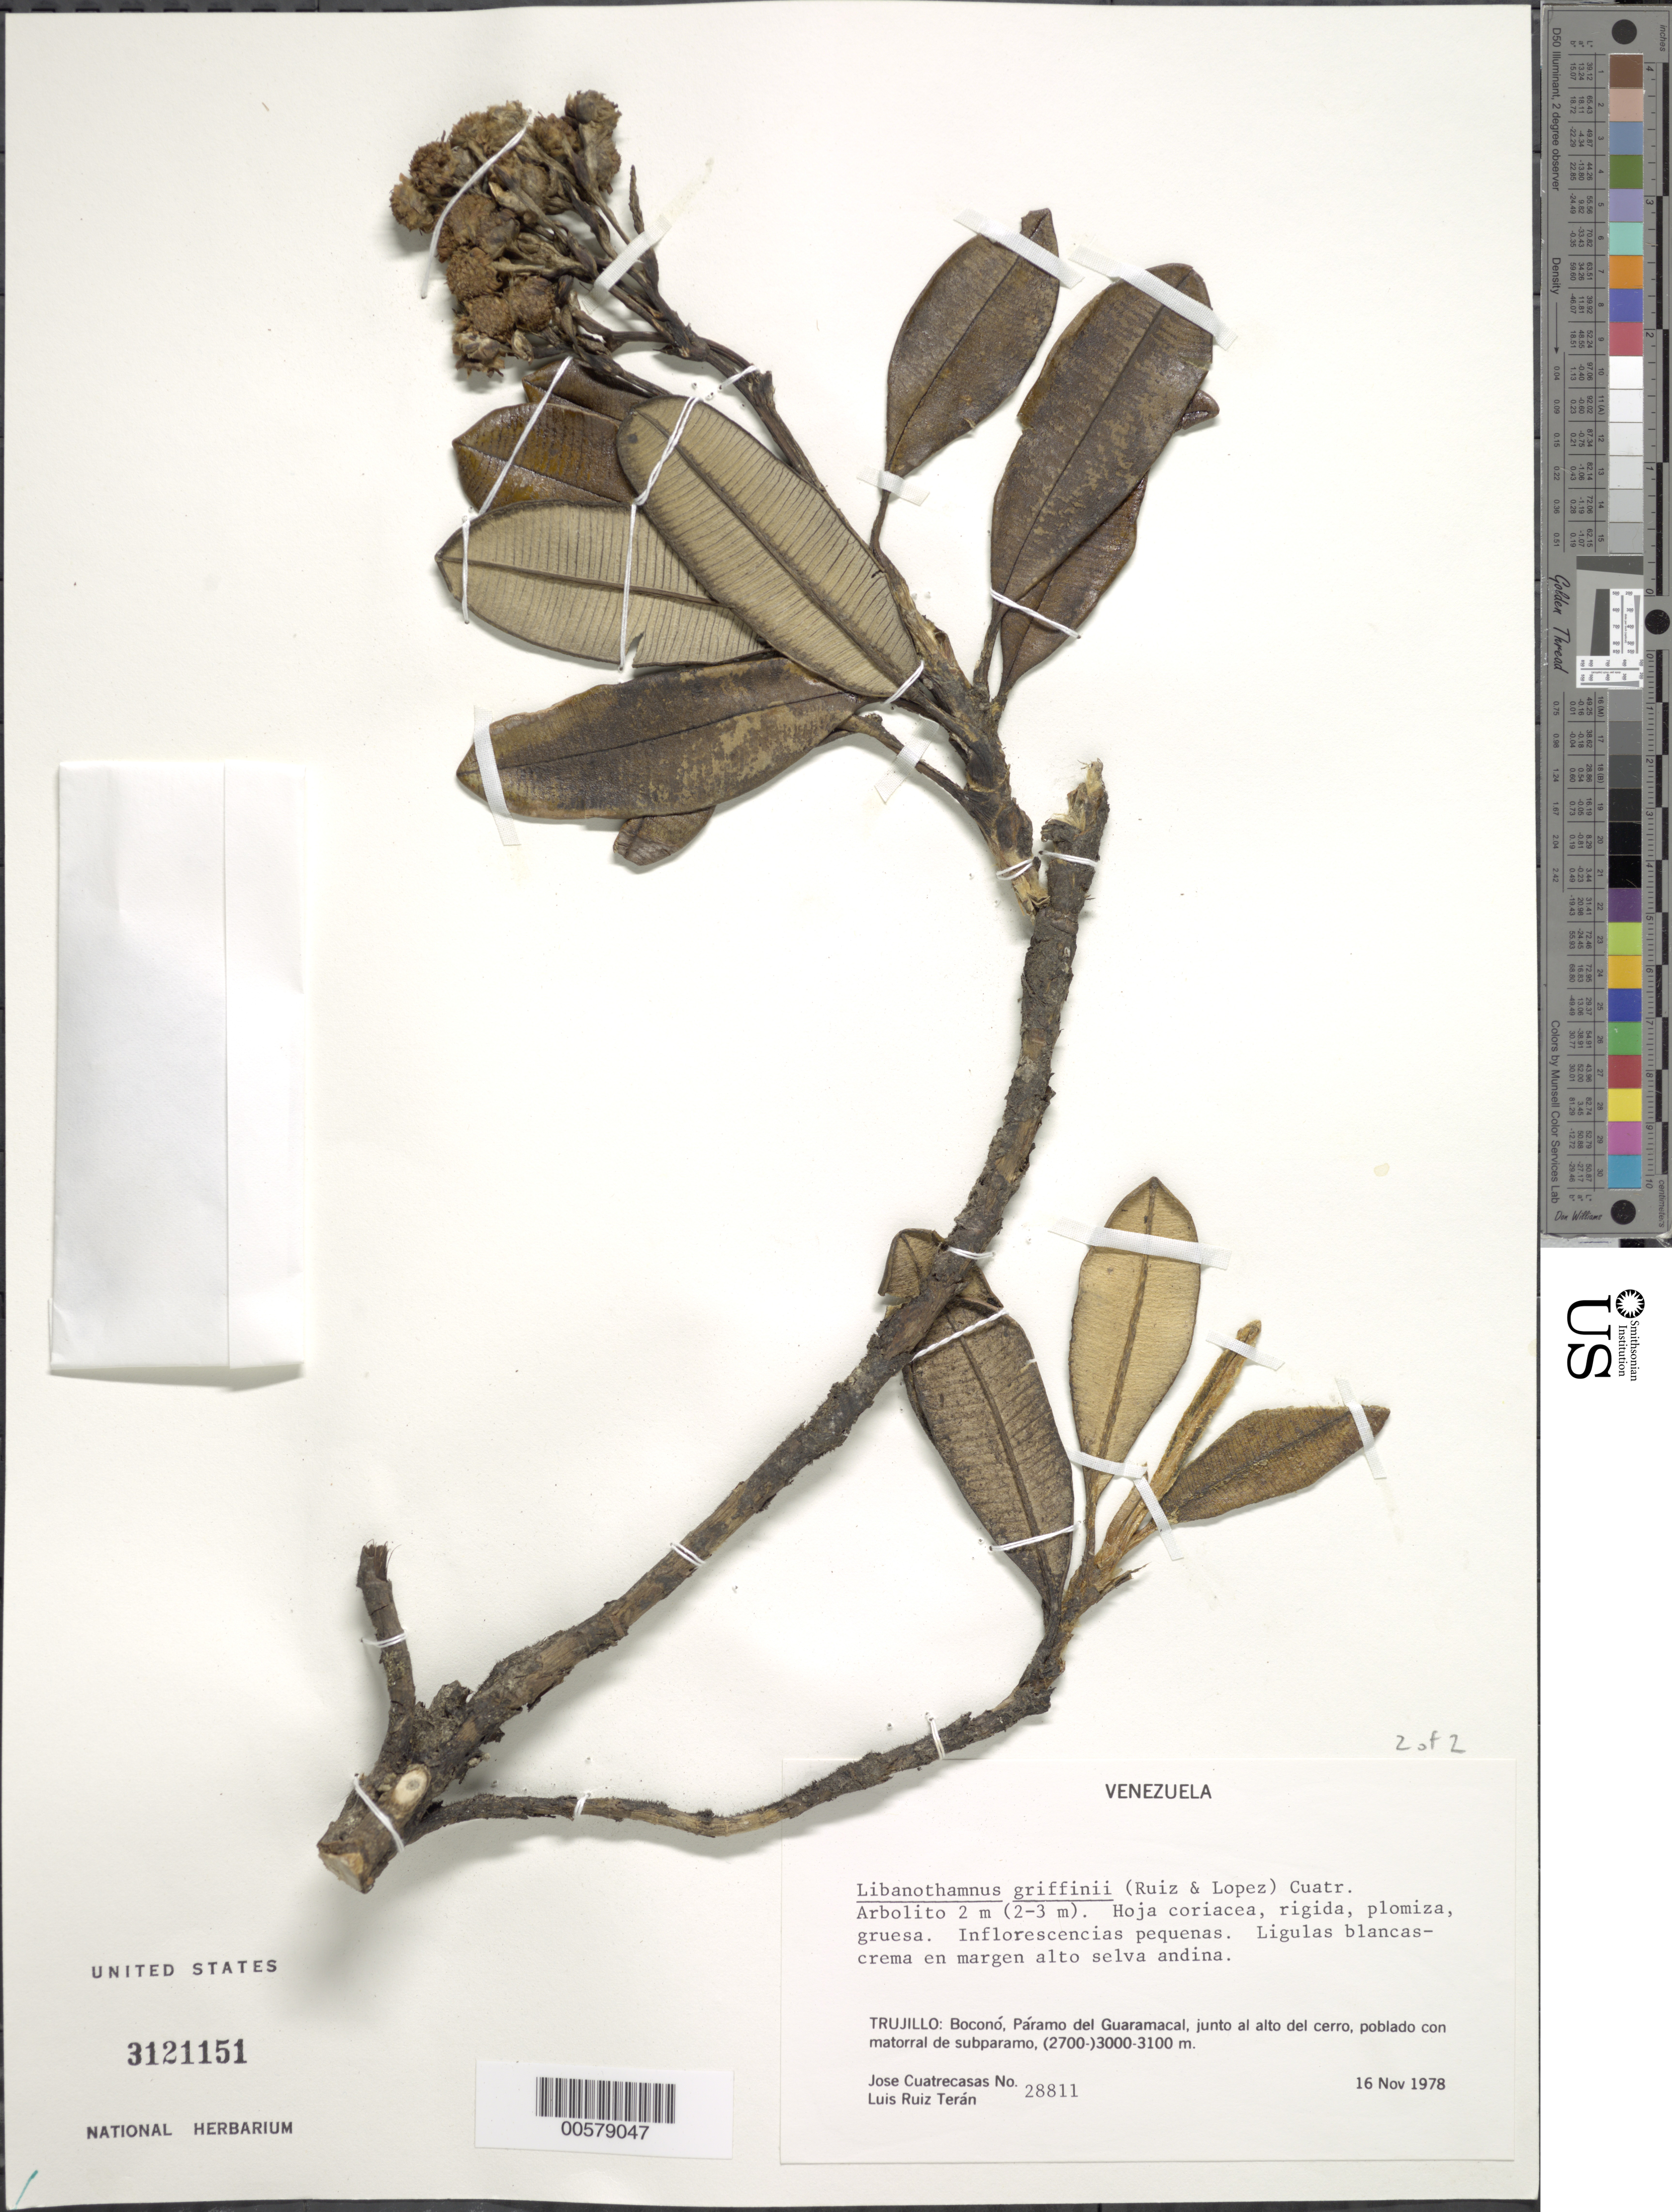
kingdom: Plantae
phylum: Tracheophyta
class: Magnoliopsida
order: Asterales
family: Asteraceae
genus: Libanothamnus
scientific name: Libanothamnus griffinii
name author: (Ruíz-Terán & López Fig.) Cuatrec.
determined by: Cuatrecasas, J.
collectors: J. Cuatrecasas & L. E. Ruíz-Terán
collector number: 28811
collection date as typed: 16 Nov 1978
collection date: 1978-11-16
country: Venezuela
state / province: Trujillo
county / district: Boconó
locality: Páramo de Guaramacal, junto al alto del cerro, poblado con matorral de subparamo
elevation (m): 2700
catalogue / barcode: US 3121151